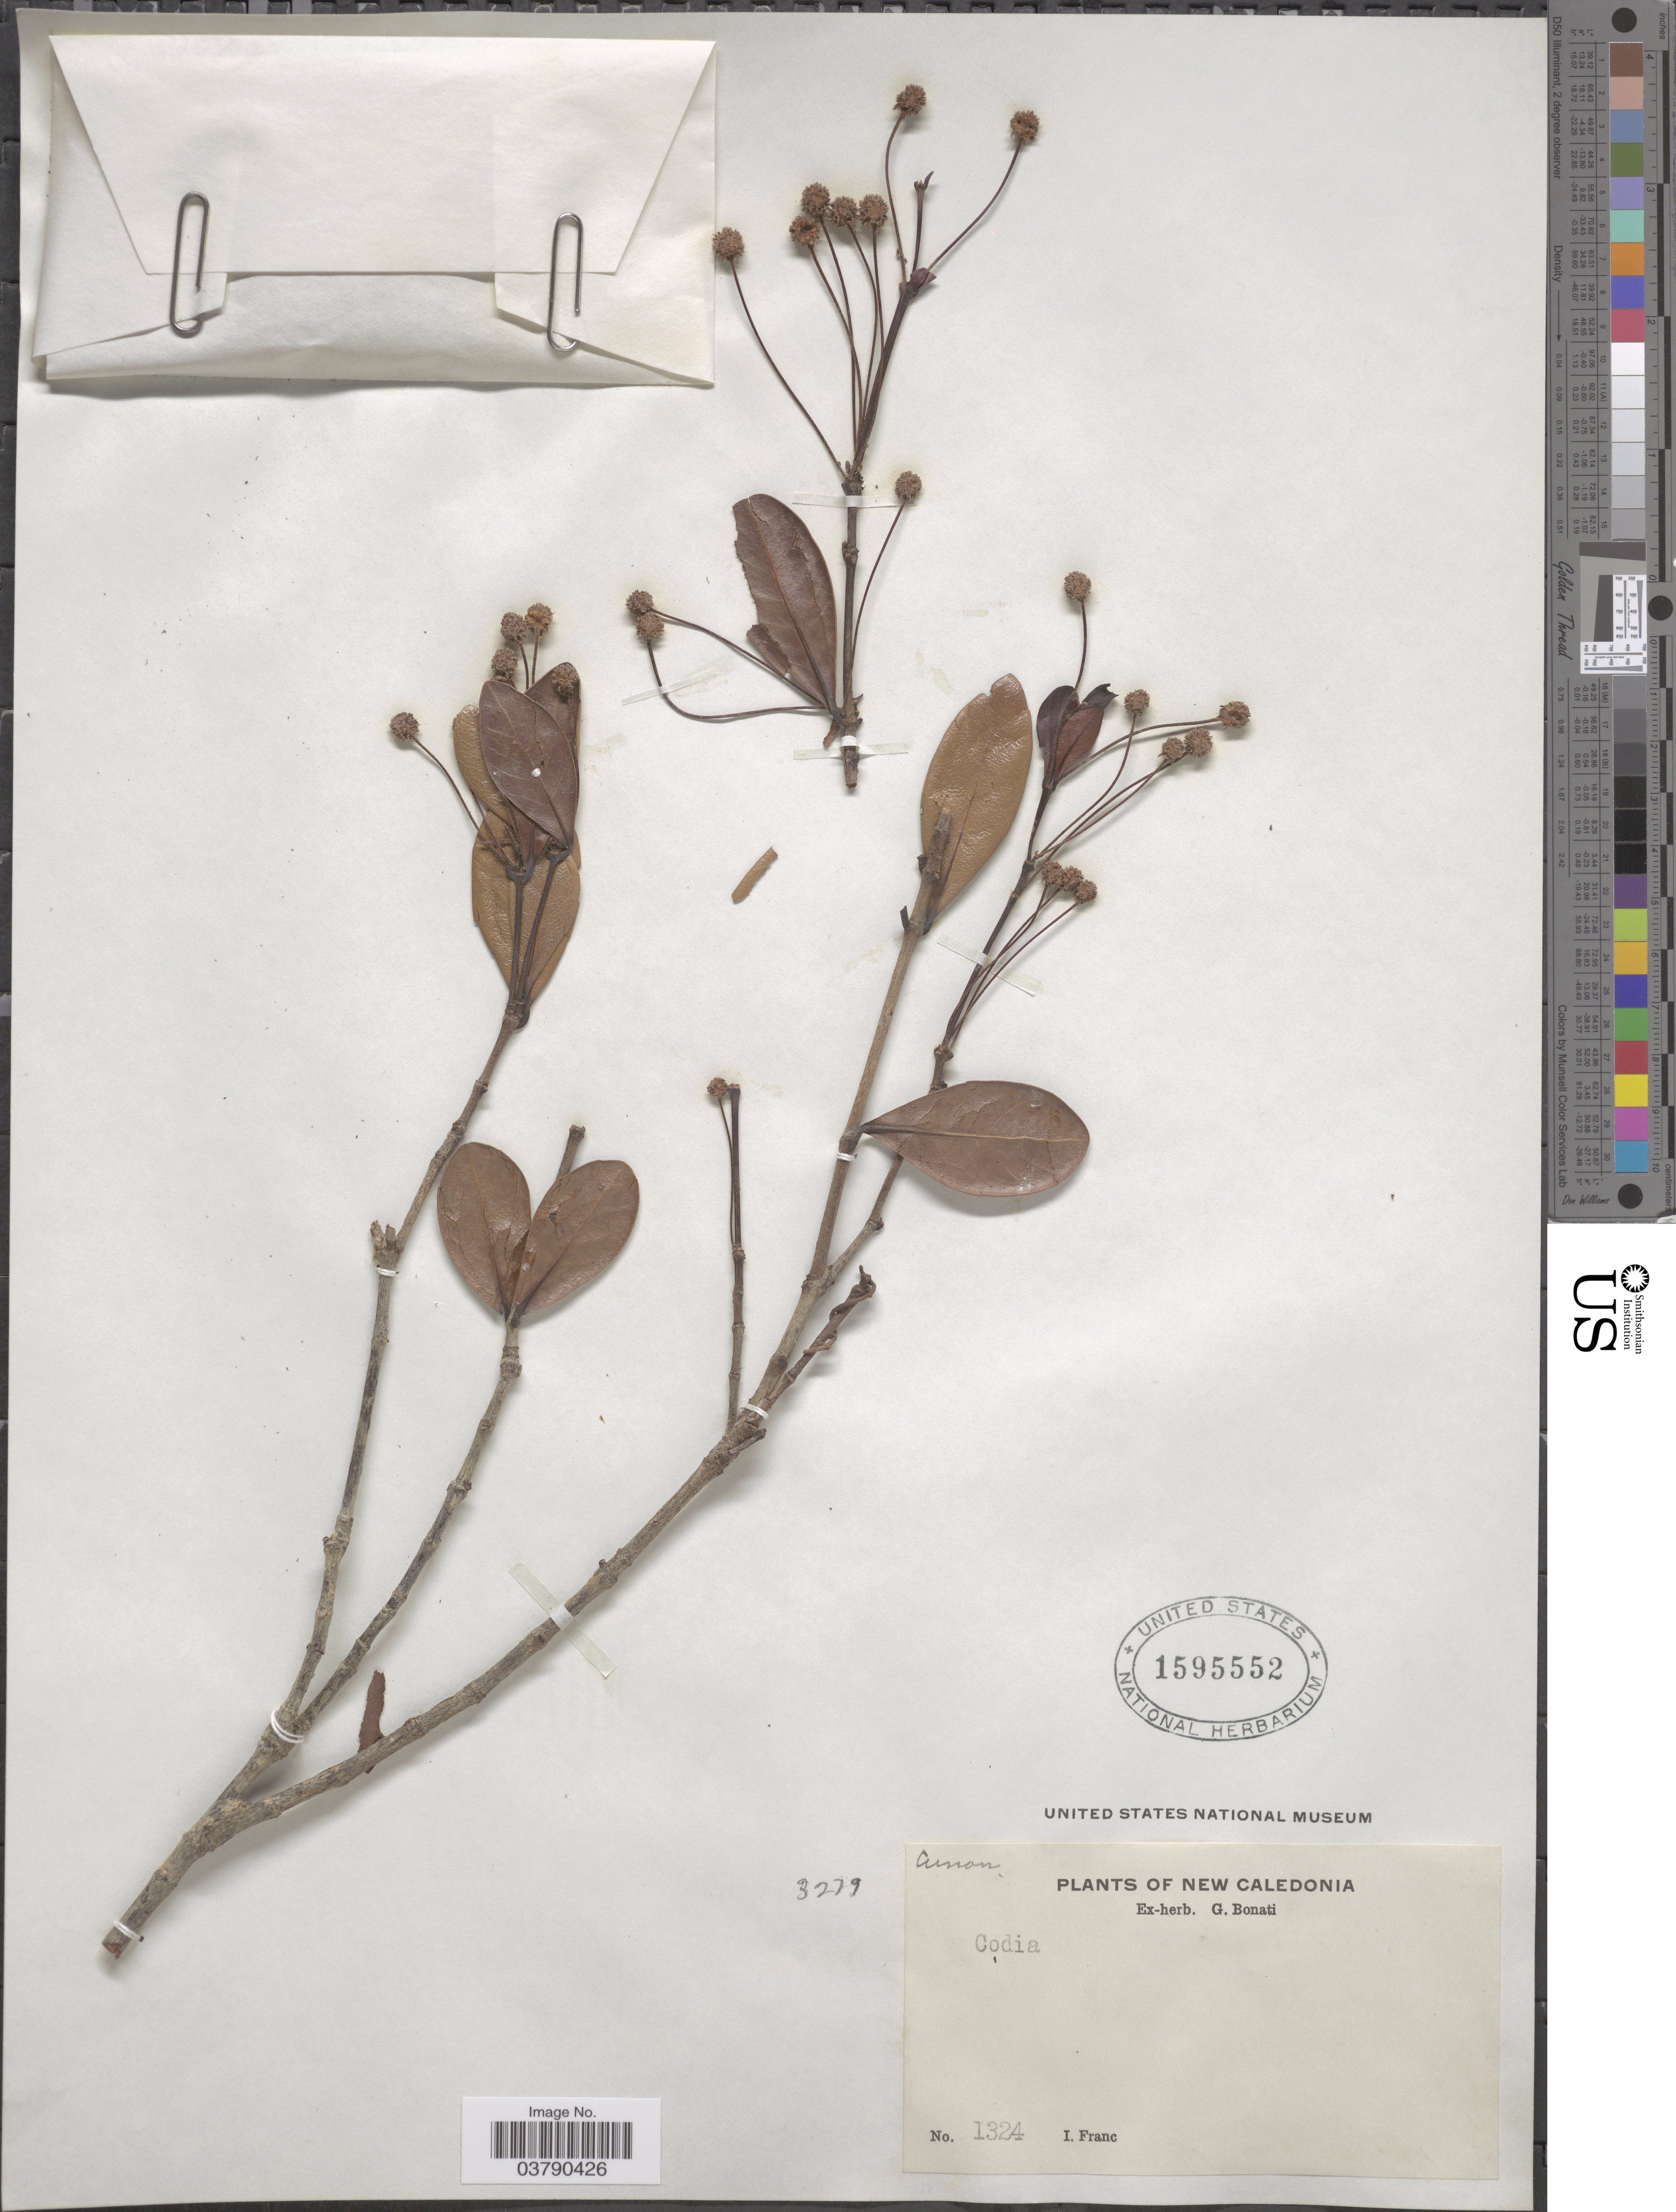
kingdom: Plantae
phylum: Tracheophyta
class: Magnoliopsida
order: Oxalidales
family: Cunoniaceae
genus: Codia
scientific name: Codia sp.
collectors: I. Franc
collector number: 1324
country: New Caledonia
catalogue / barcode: US 1595552